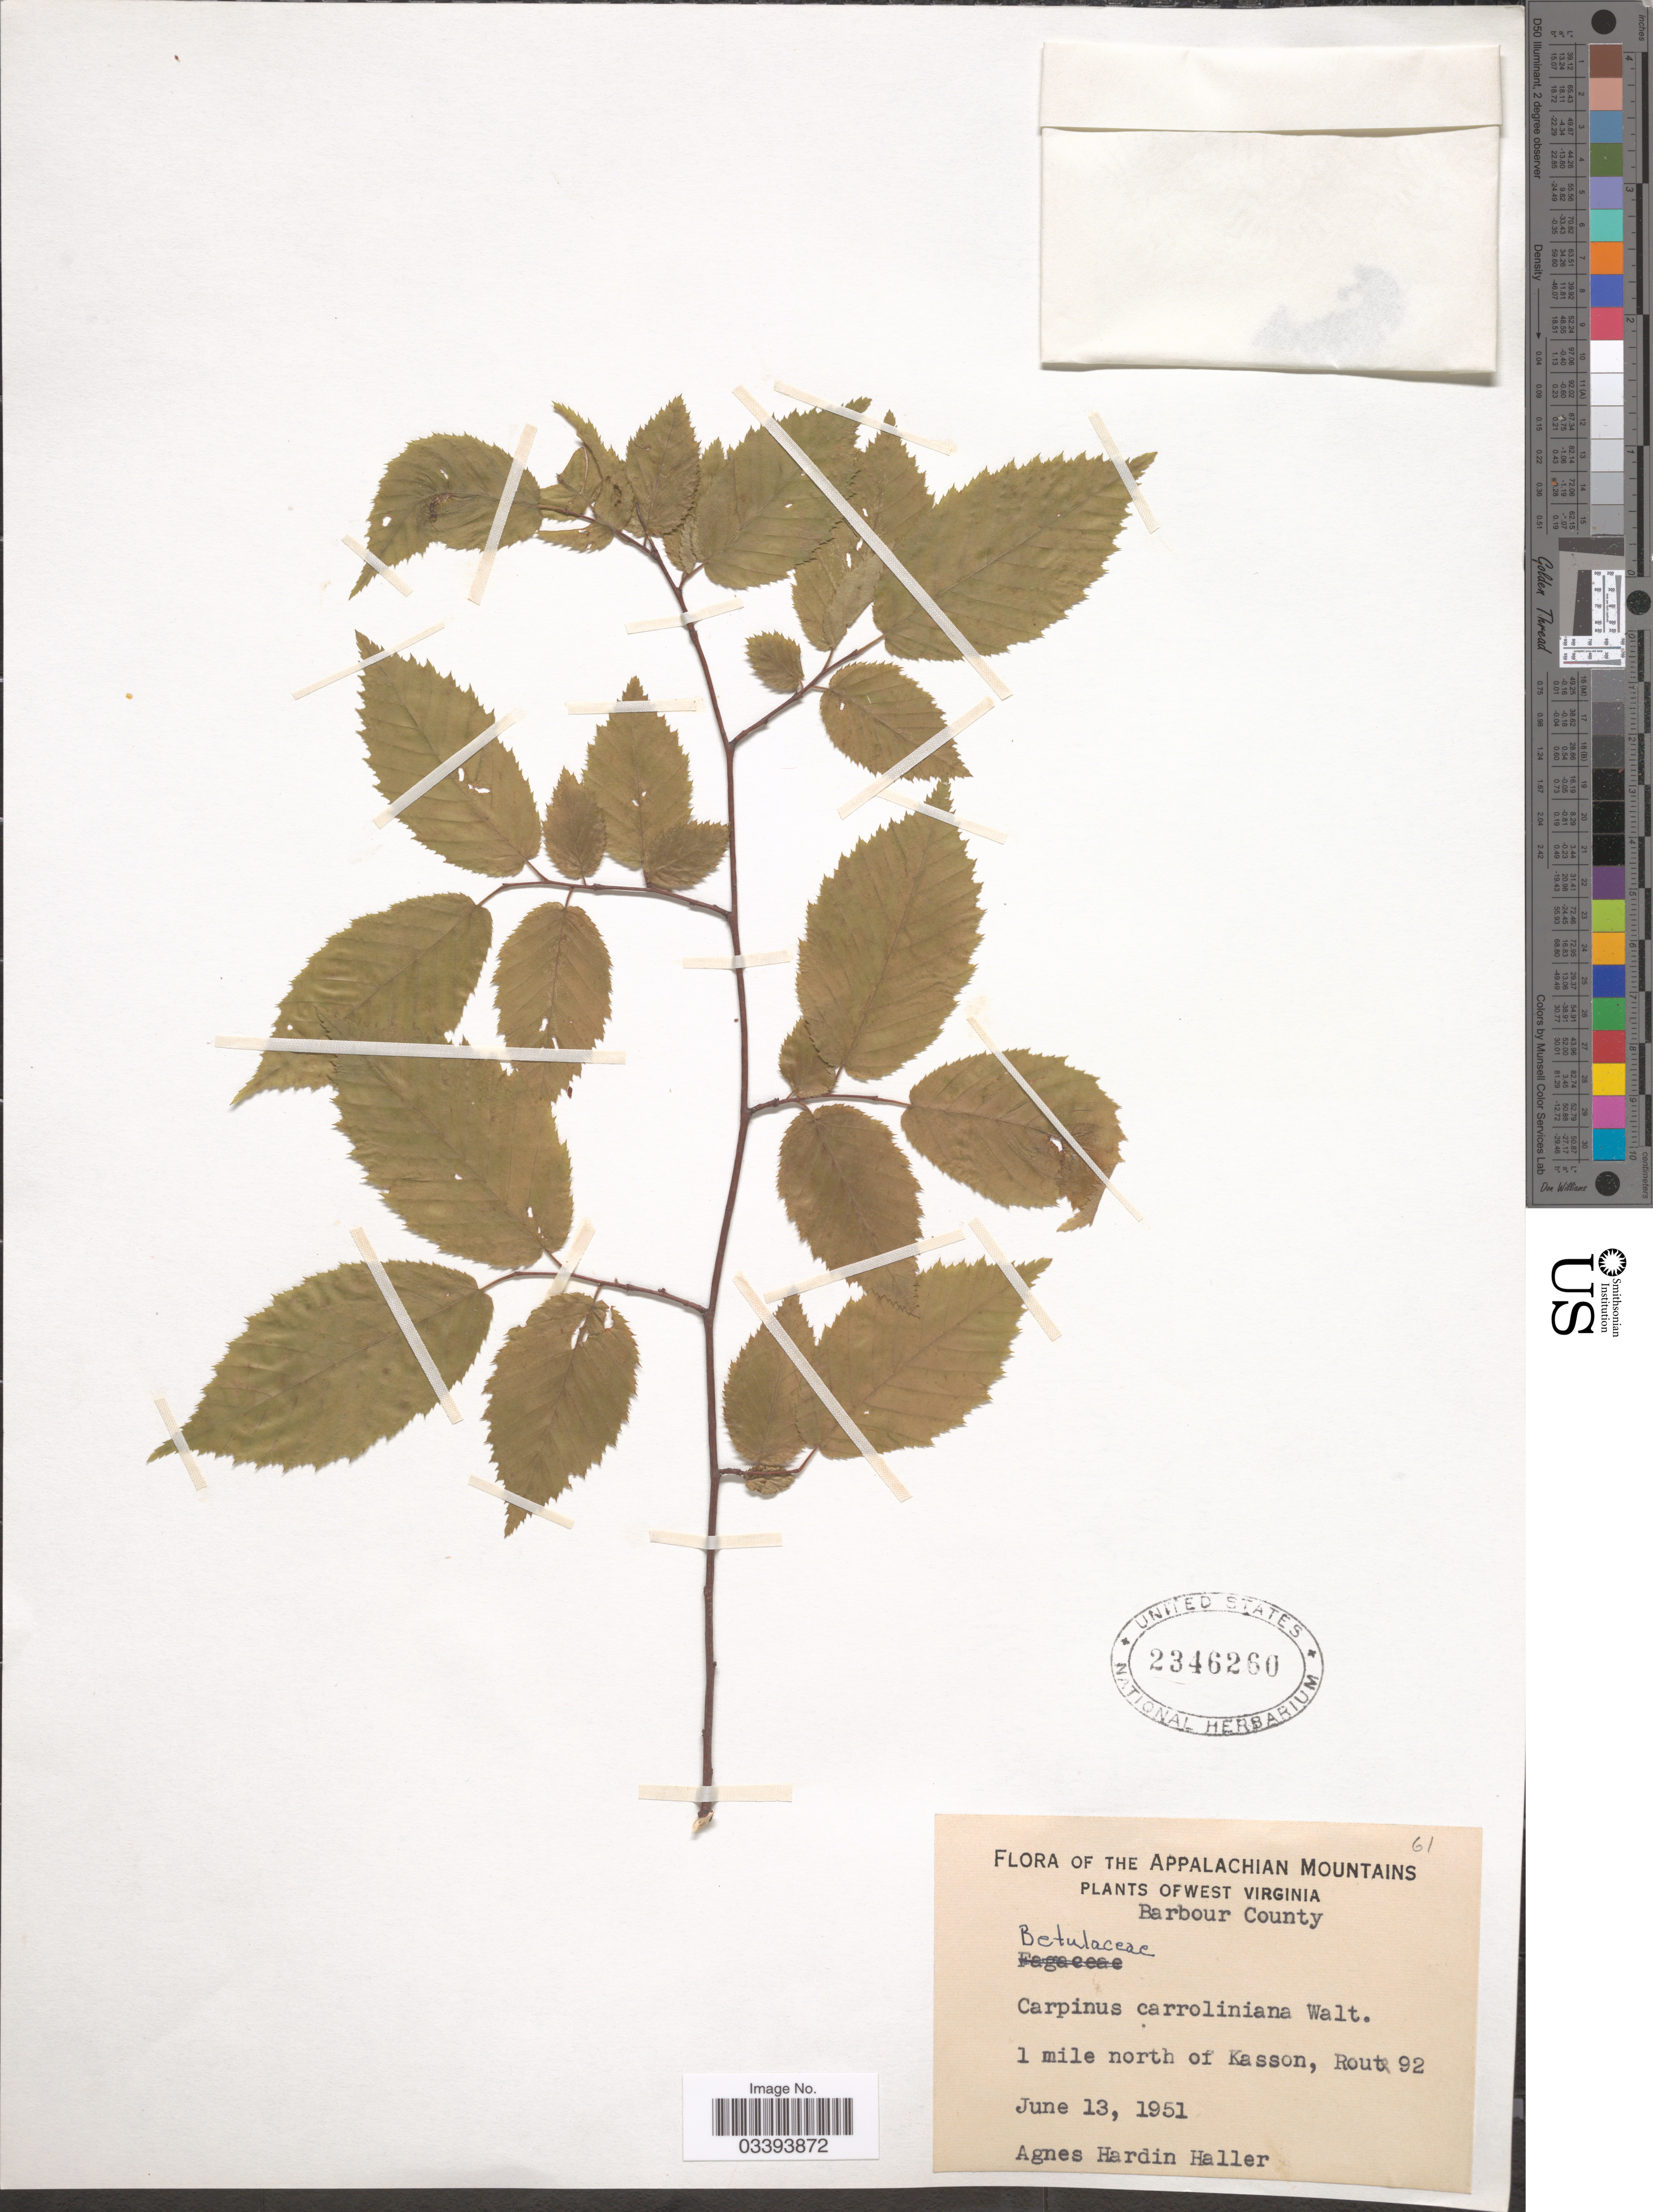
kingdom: Plantae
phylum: Tracheophyta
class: Magnoliopsida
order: Fagales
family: Betulaceae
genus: Carpinus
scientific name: Carpinus caroliniana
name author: Walter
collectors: A. Haller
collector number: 61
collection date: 1951-06-13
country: United States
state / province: West Virginia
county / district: Barbour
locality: The Appalachian Mountains. Barbour County. 1 mile north of Kasson, Route 92.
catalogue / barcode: US 2346260